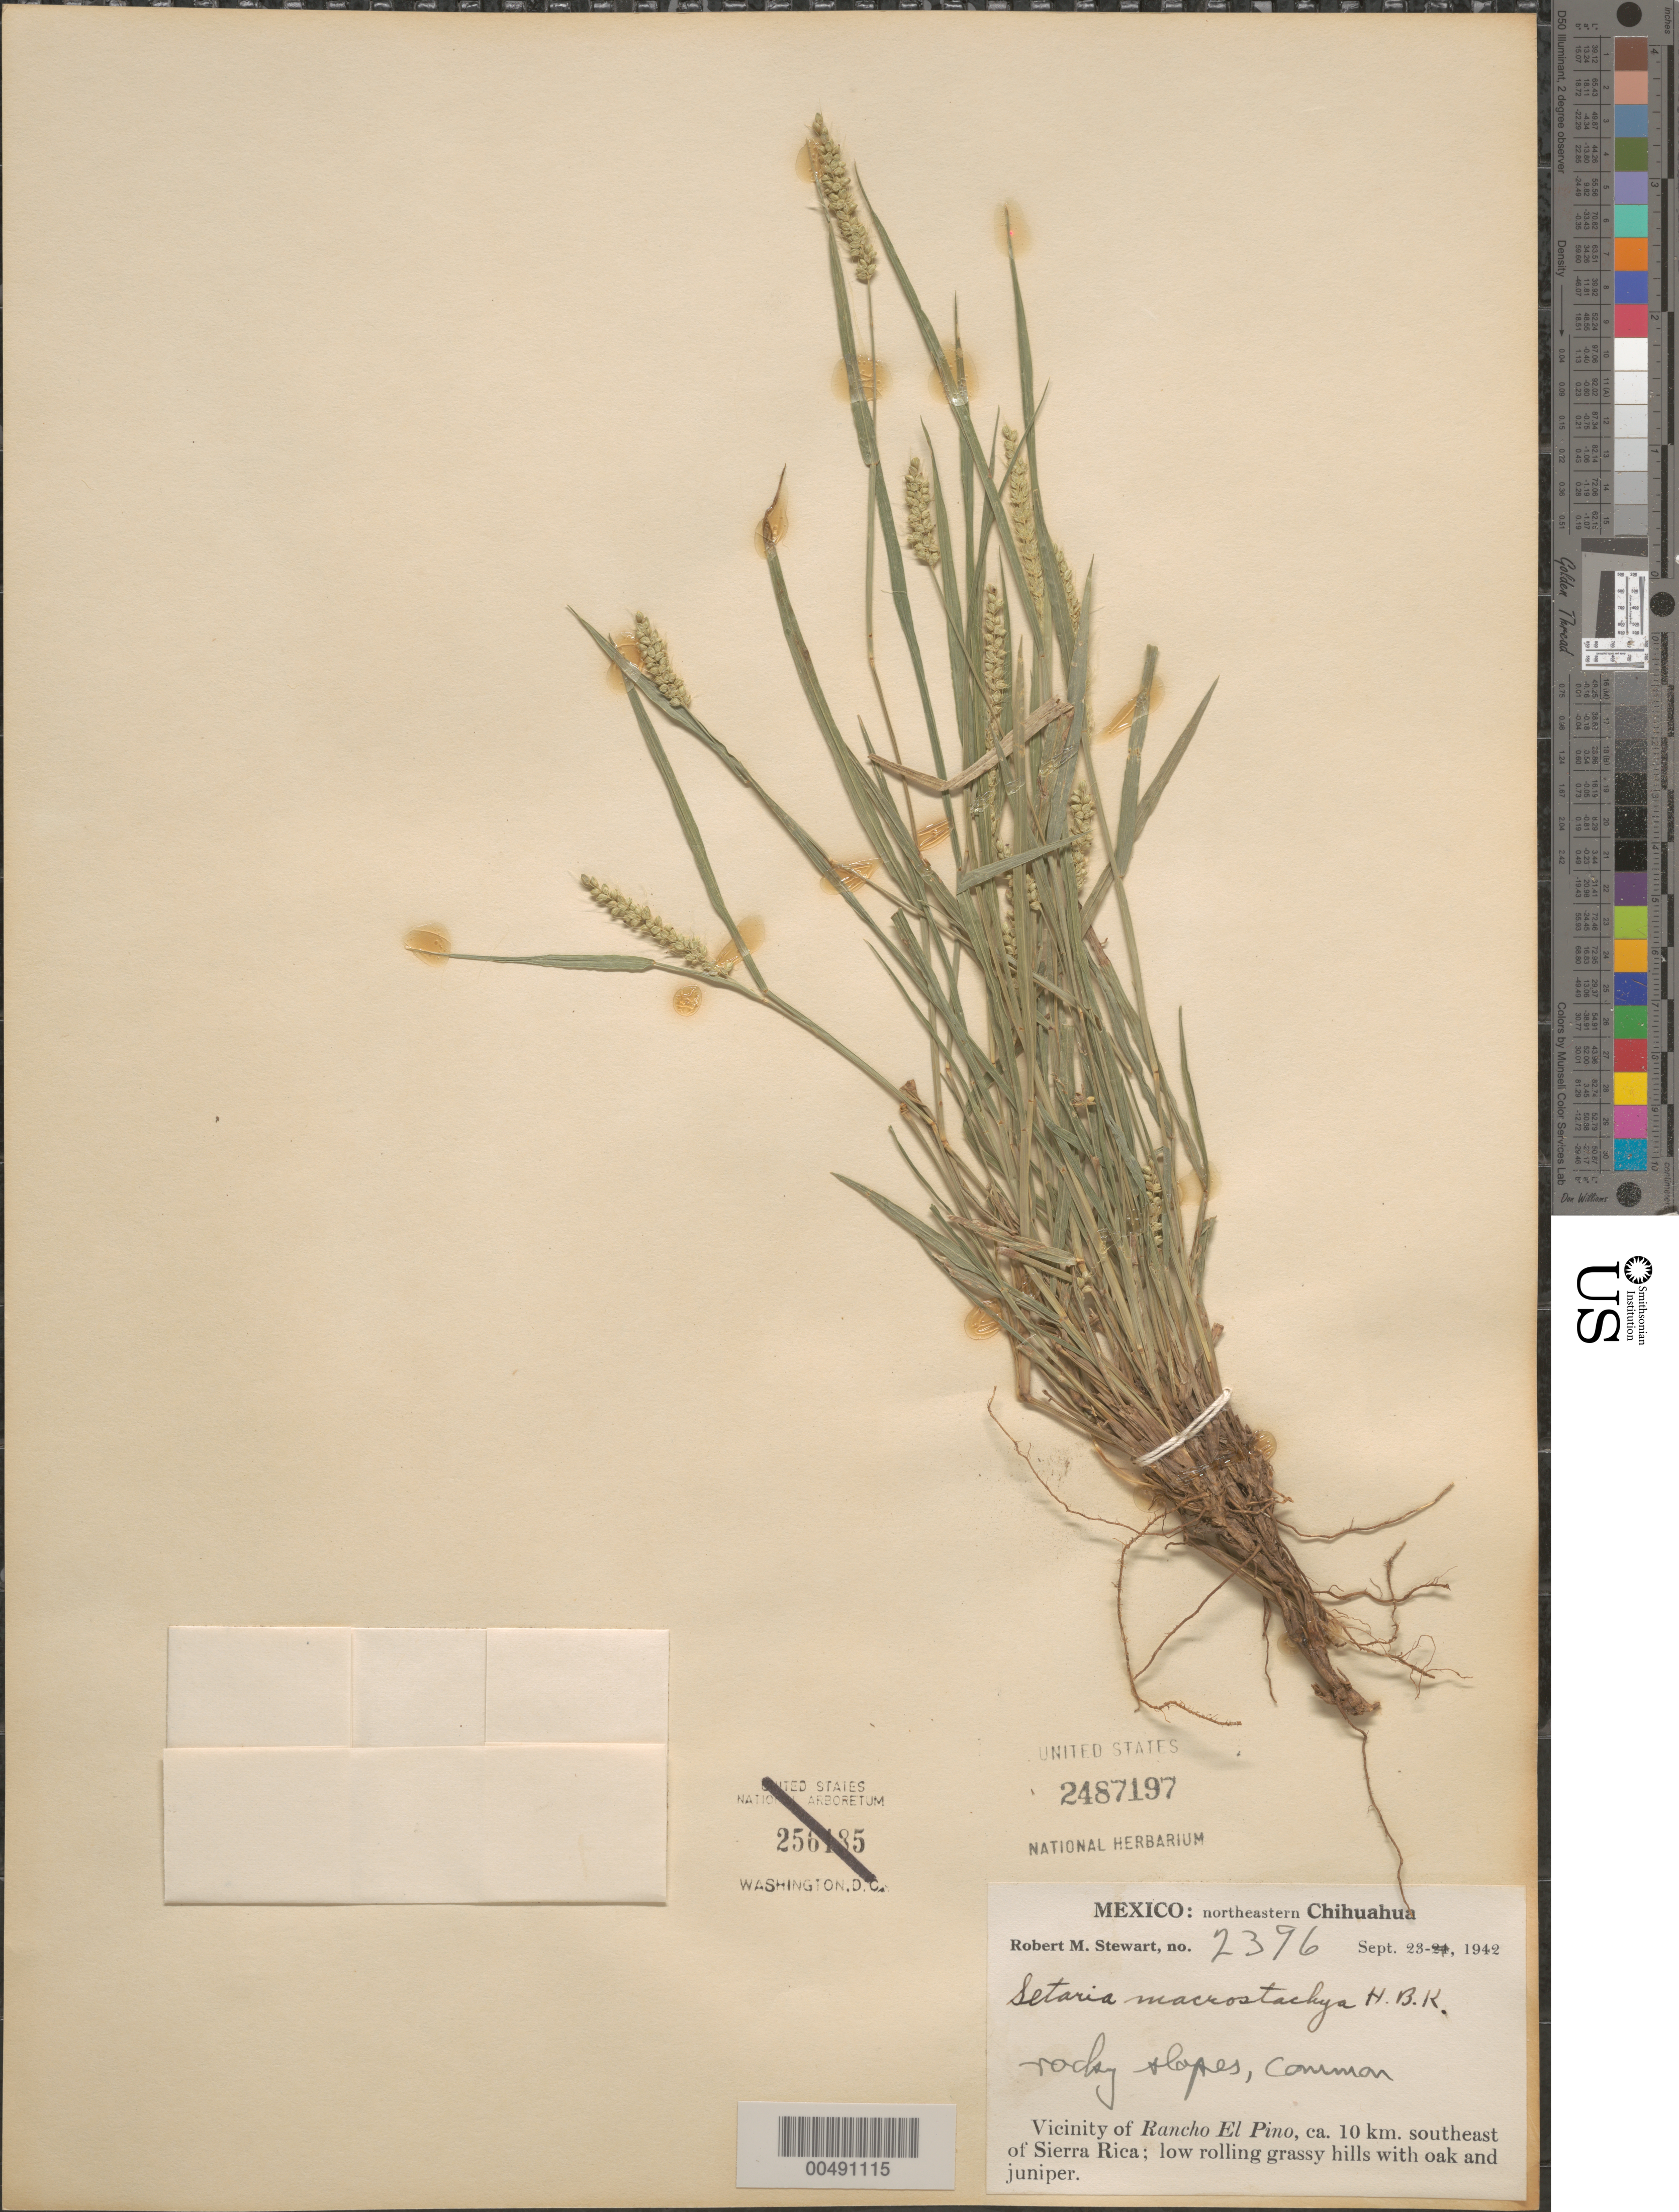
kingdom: Plantae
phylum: Tracheophyta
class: Liliopsida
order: Poales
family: Poaceae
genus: Setaria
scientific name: Setaria macrostachya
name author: Kunth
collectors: R. M. Stewart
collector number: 2396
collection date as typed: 23 Sep 1942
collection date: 1942-09-23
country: Mexico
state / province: Chihuahua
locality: NE Chihuahua, vicinity of Rancho El Pino, ca 10 km SE of Sierra Rica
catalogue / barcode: US 2487197